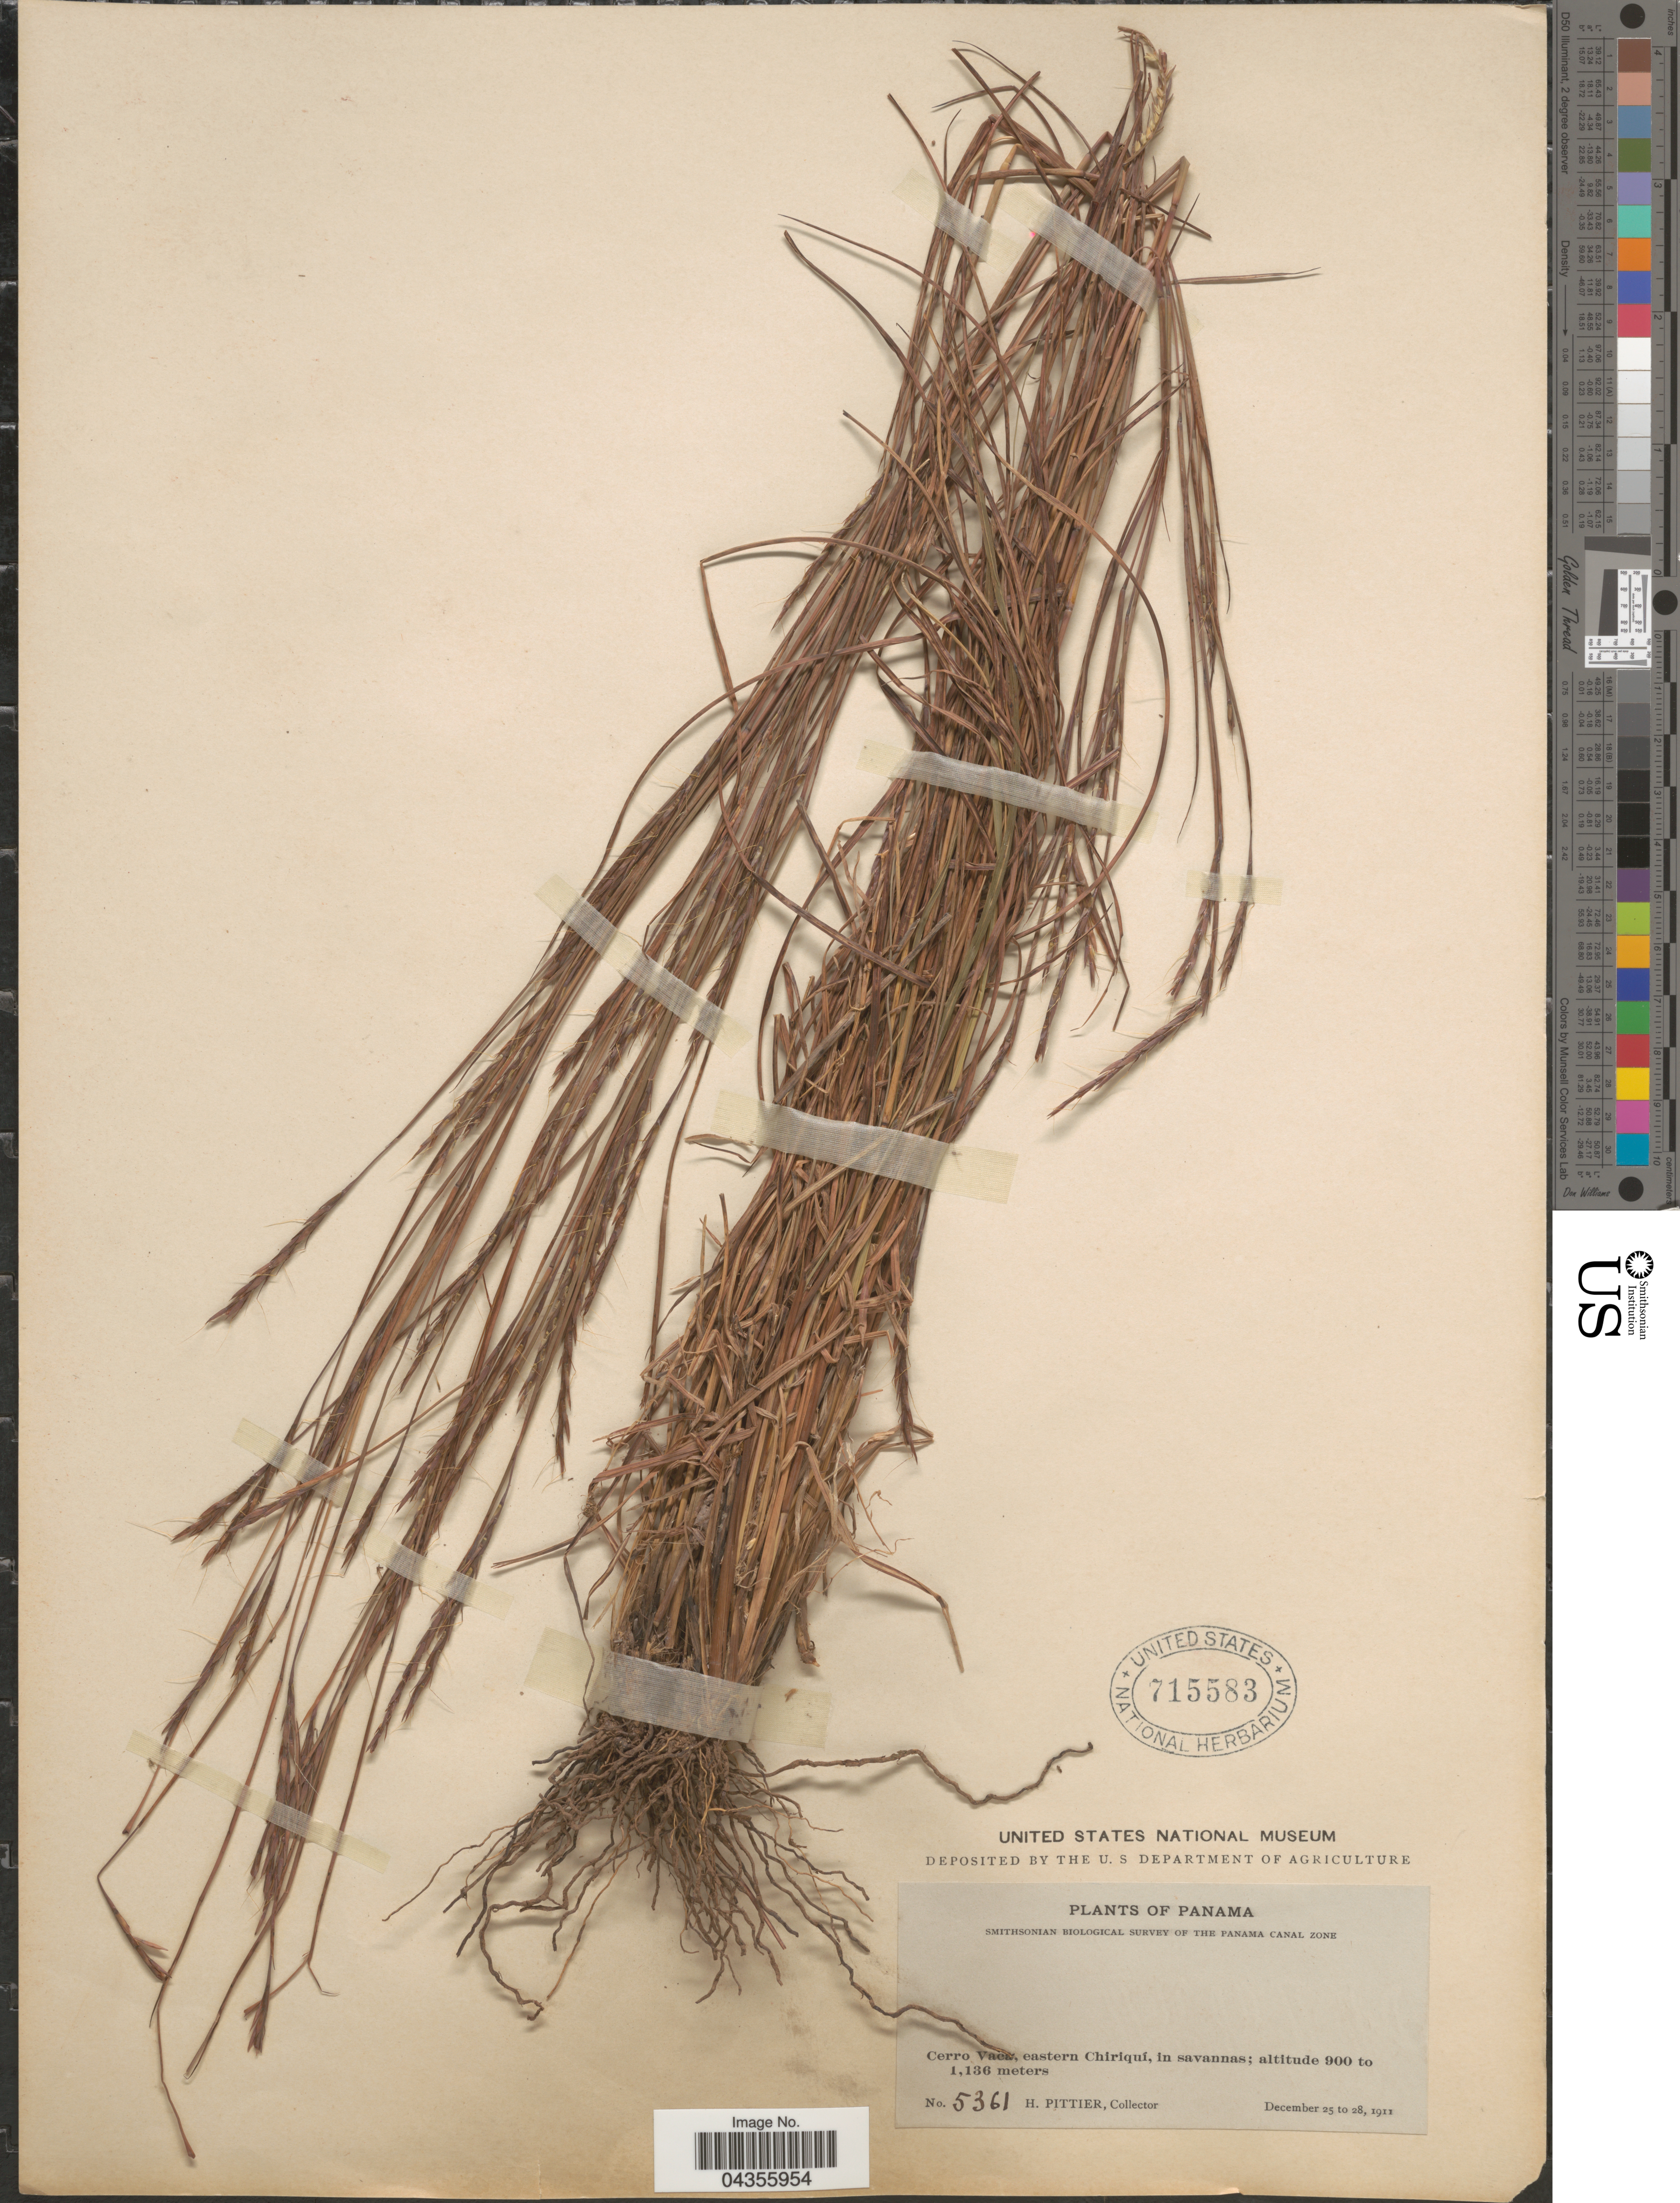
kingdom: Plantae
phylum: Tracheophyta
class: Liliopsida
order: Poales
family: Poaceae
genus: Schizachyrium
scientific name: Schizachyrium tenerum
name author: Nees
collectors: H. F. Pittier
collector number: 5361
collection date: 1911-12-25/1911-12-28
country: Panama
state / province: Chiriqui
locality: Smithsonian Biological Survey of the Panama Canal Zone. Cerro Vaca, eastern Chiriqui, in savannas.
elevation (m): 900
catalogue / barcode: US 715583